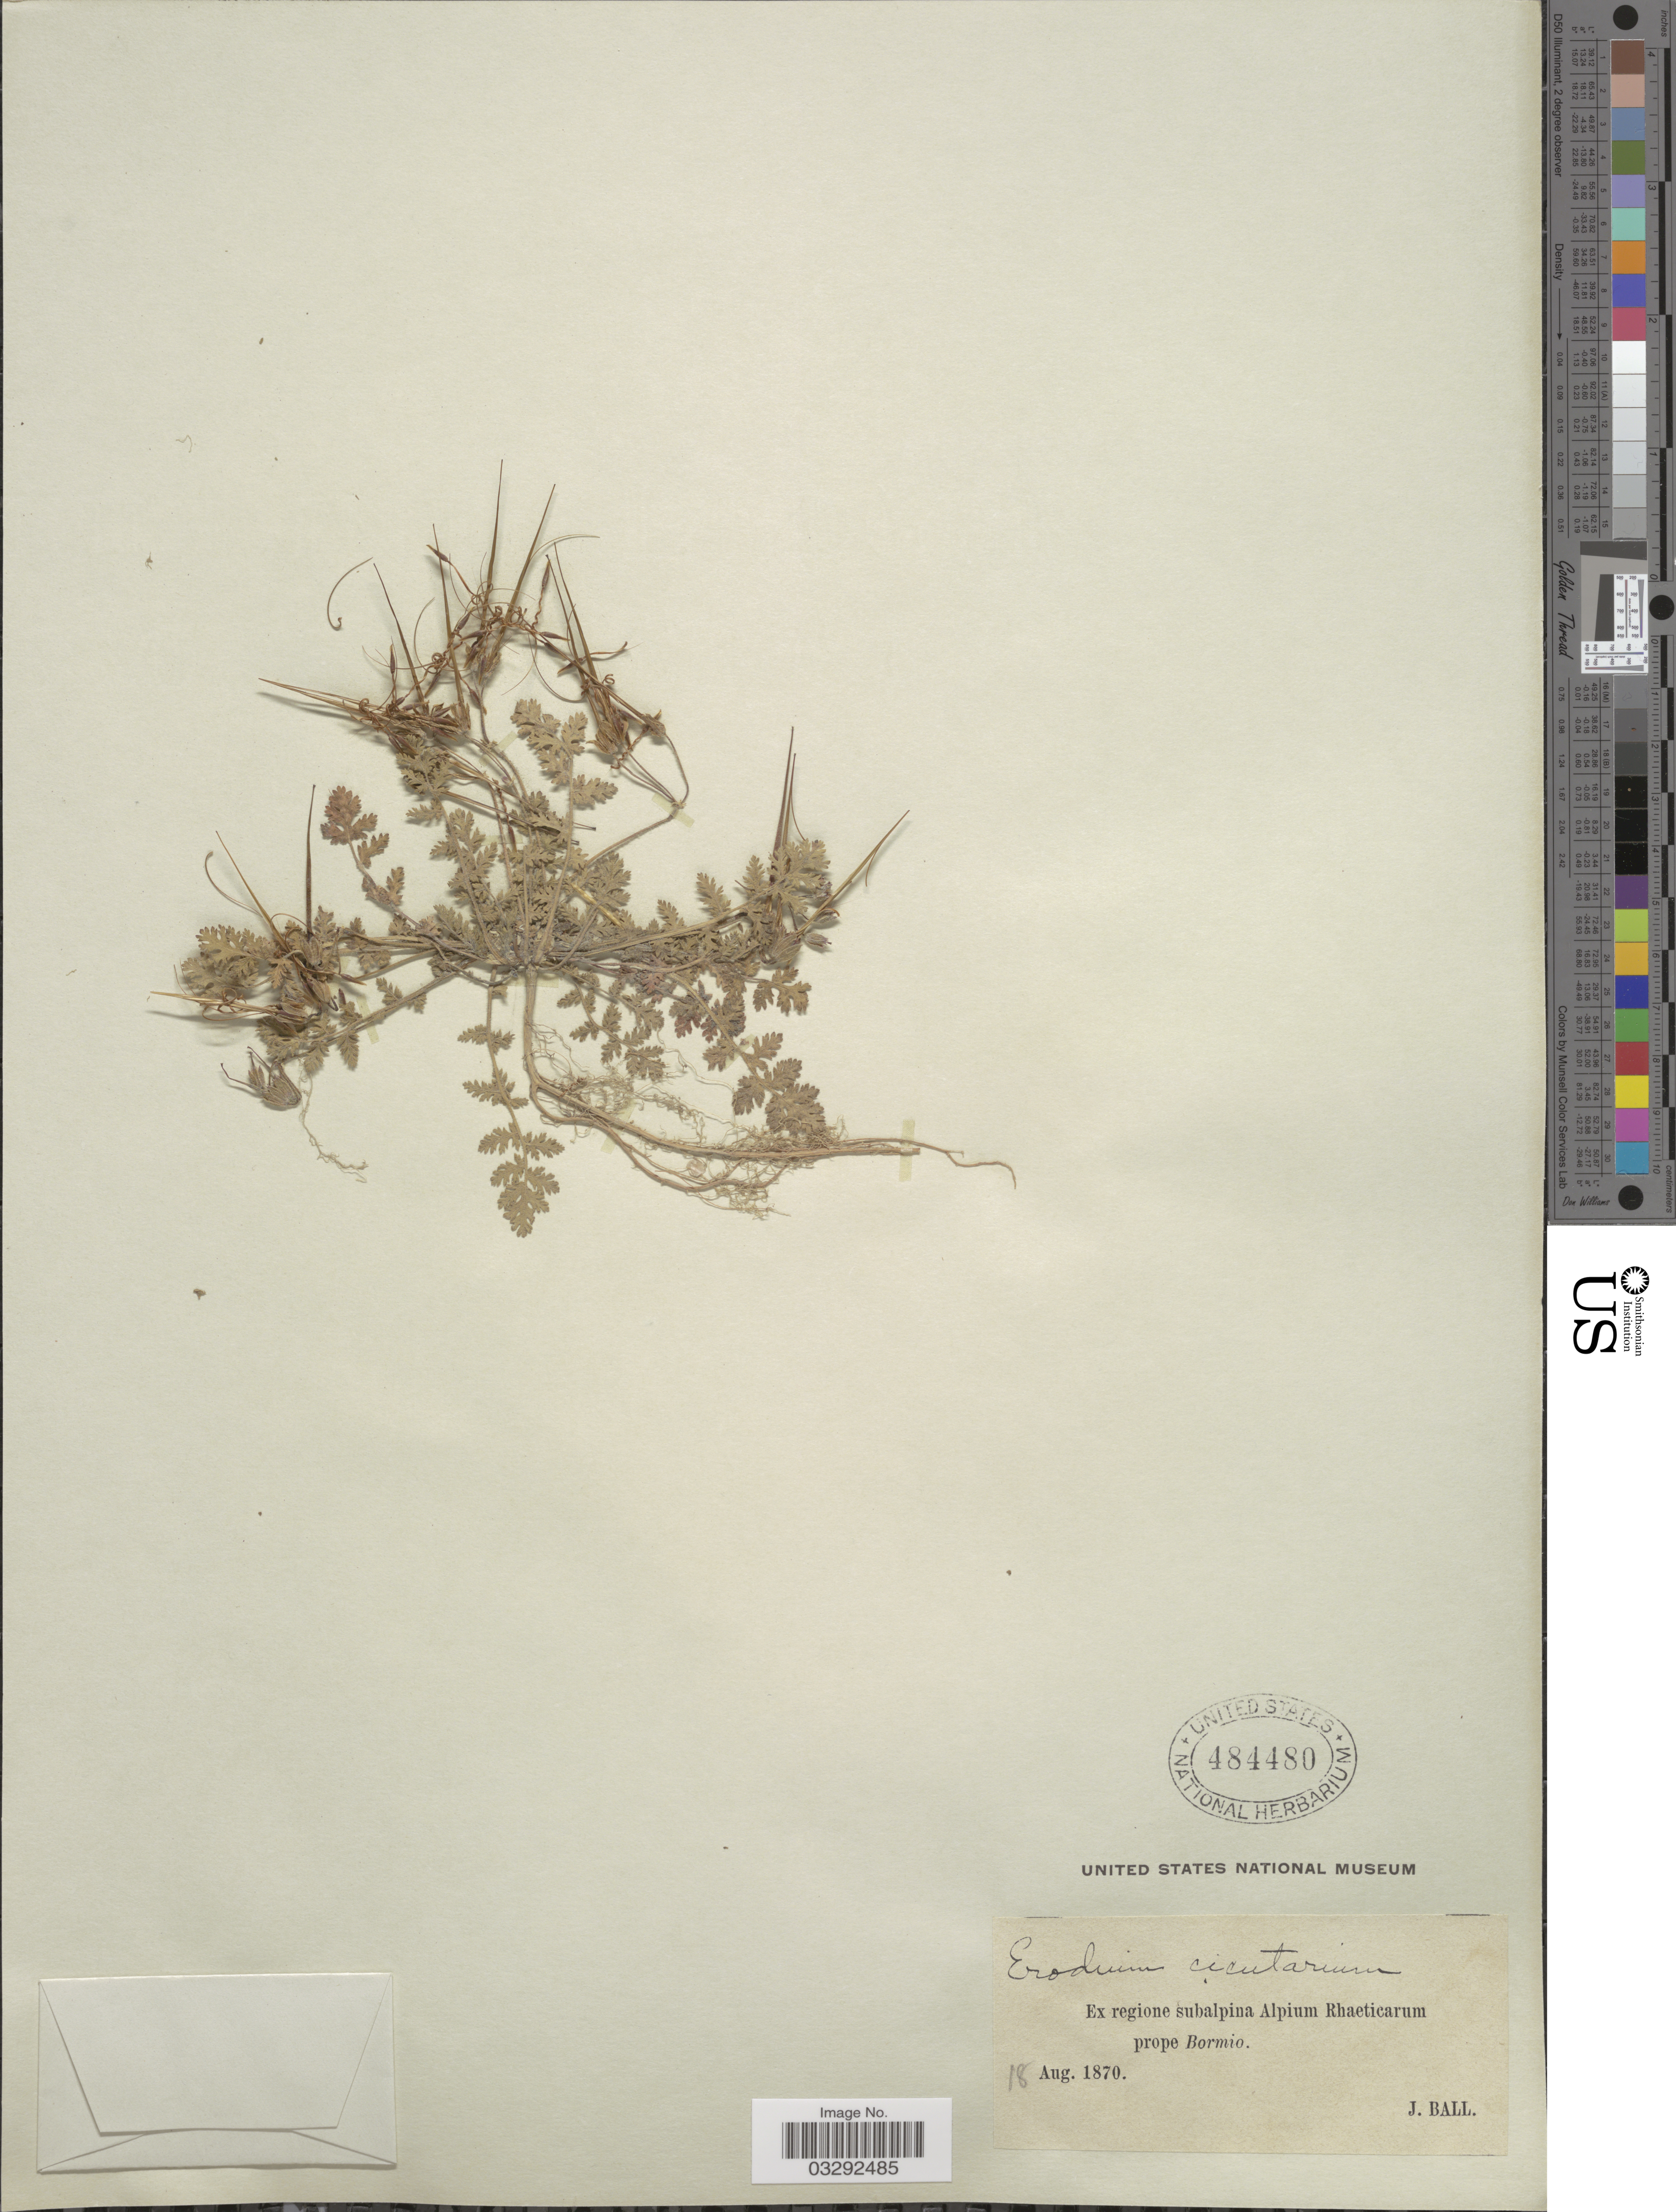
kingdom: Plantae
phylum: Tracheophyta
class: Magnoliopsida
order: Geraniales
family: Geraniaceae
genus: Erodium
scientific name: Erodium sp.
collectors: J. Ball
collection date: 1870-08-18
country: Italy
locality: Ex regione subalpina Alpium Rhaeticarum prope Bormio.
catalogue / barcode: US 484480